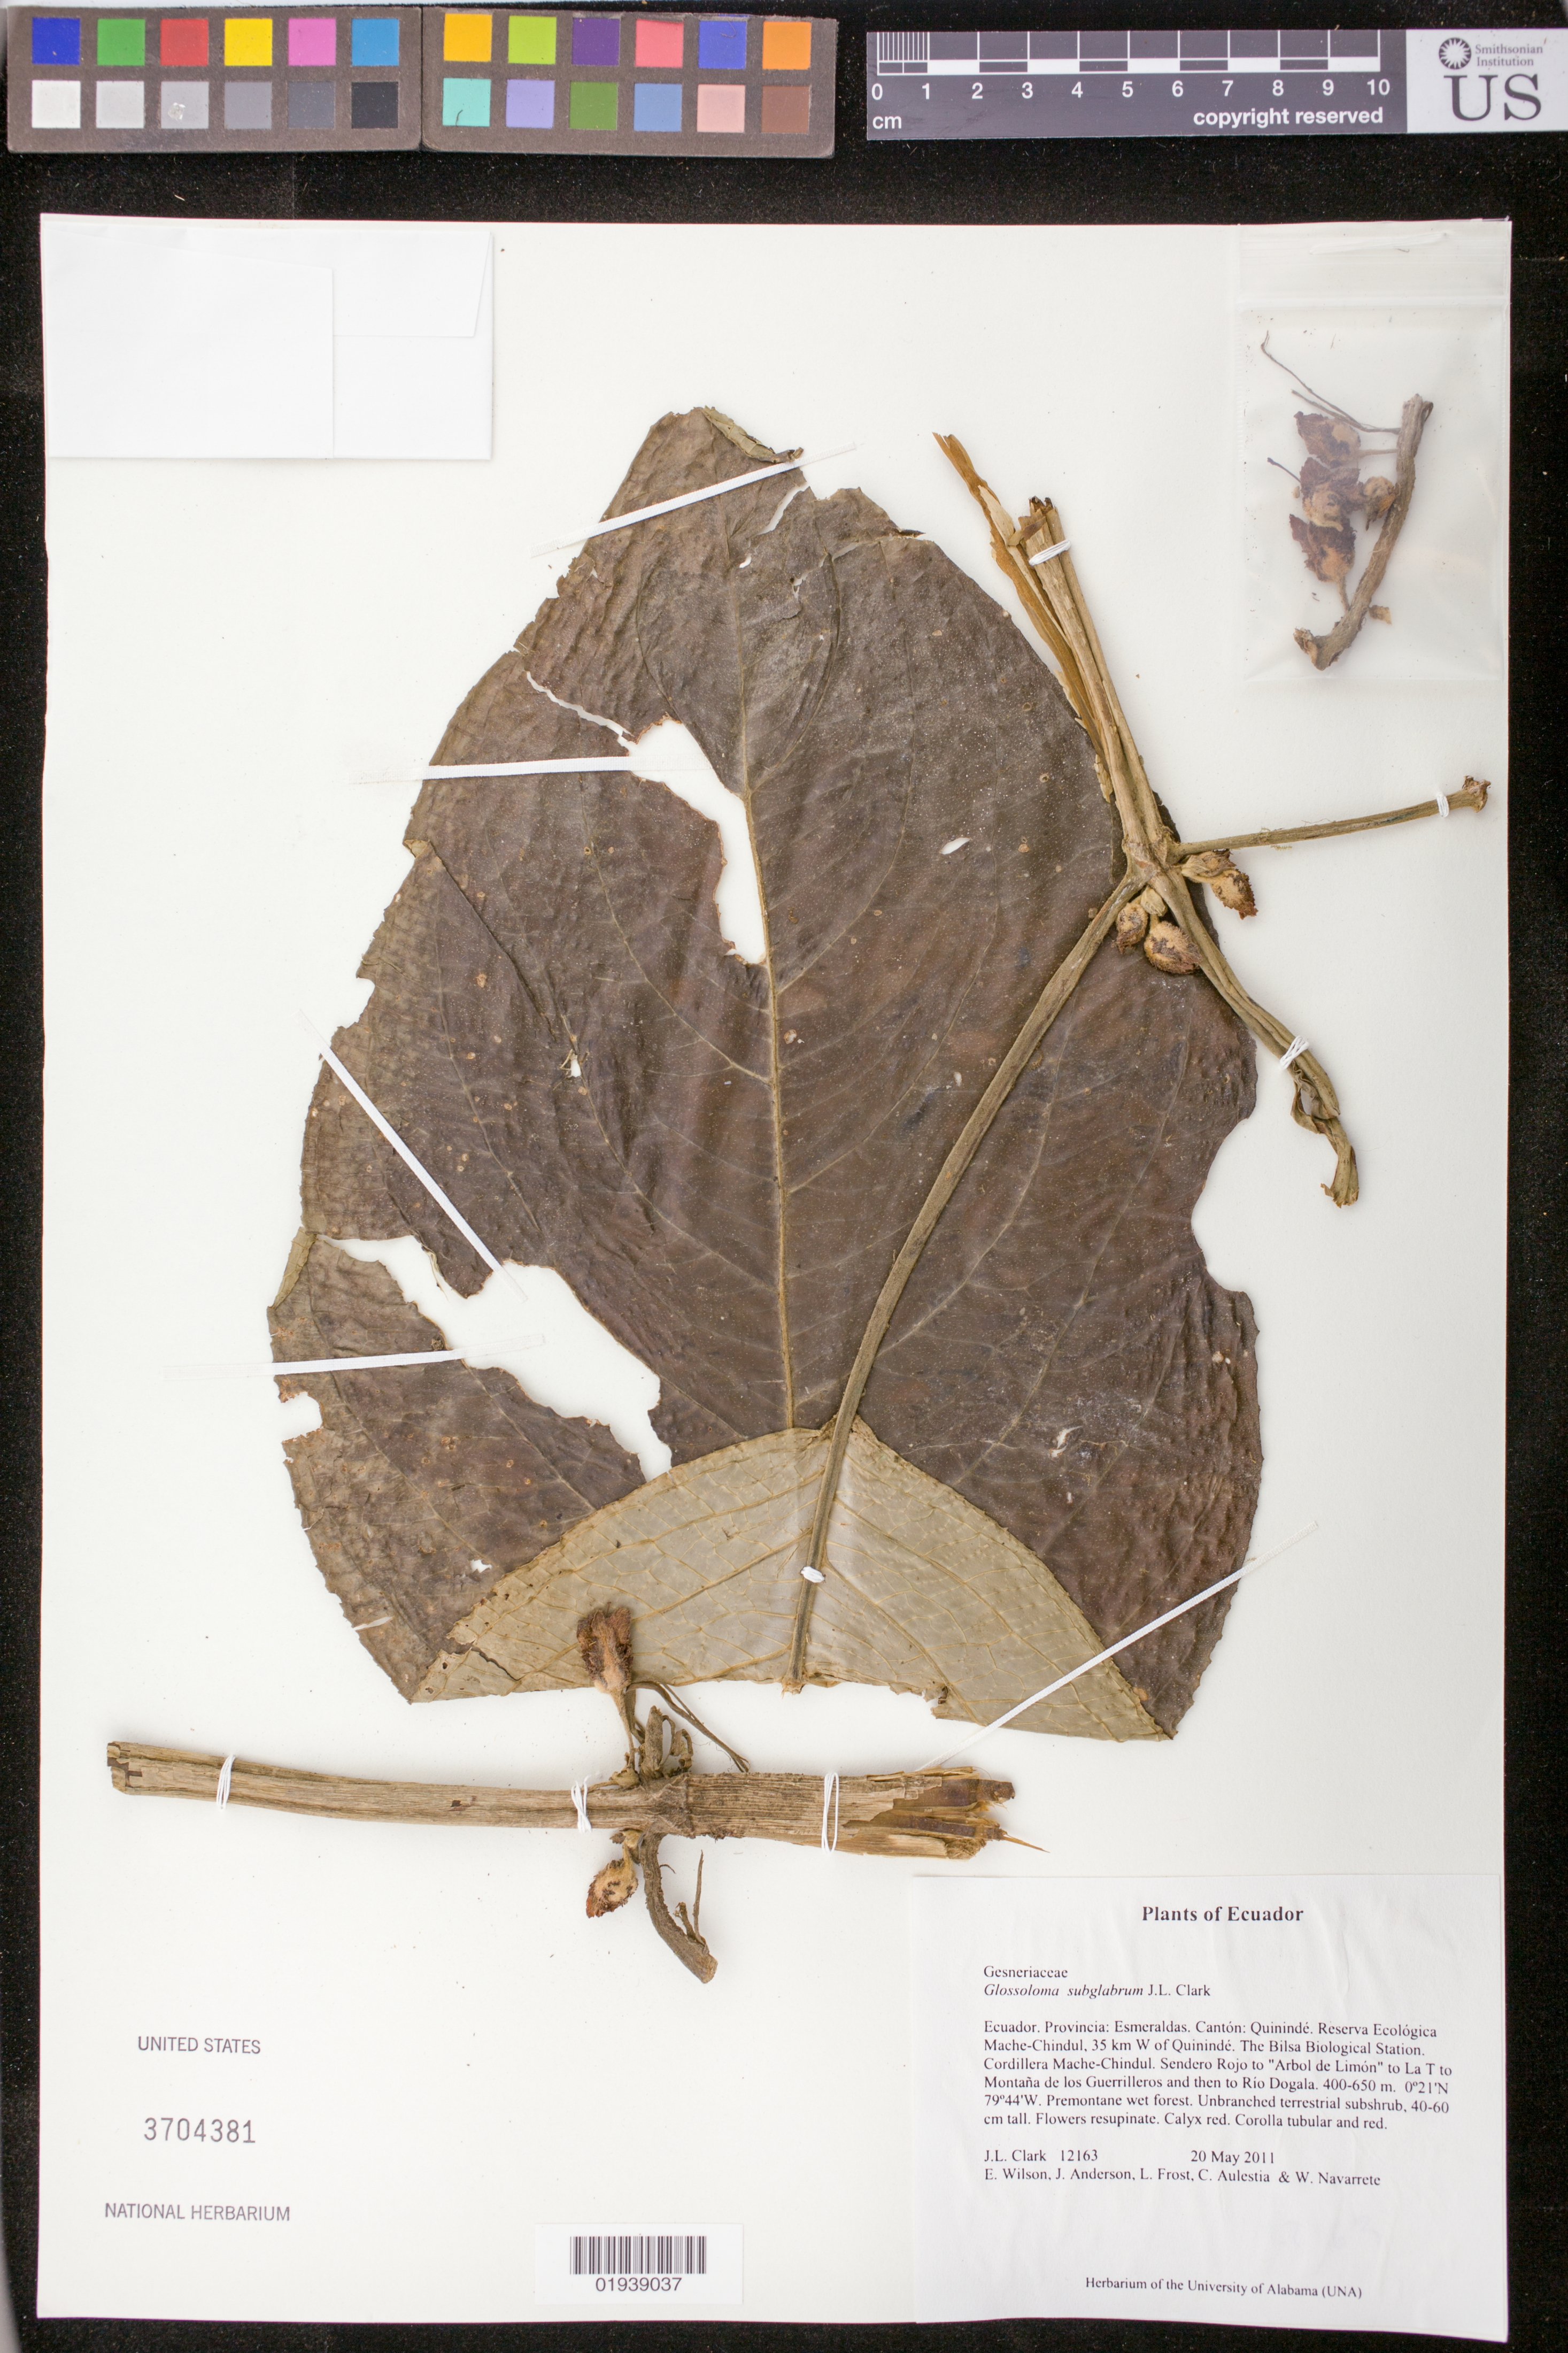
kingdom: Plantae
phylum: Tracheophyta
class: Magnoliopsida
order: Lamiales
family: Gesneriaceae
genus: Glossoloma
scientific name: Glossoloma subglabrum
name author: J.L. Clark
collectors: J. L. Clark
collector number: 12163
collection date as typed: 19 May 2011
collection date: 2011-05-19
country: Ecuador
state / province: Esmeraldas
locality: Canton: Quininde, Reserva Ecologica Mache-Chindul, 35 km W of Quininde. Bilsa Biological Station. Cordillera Mache-Chindul. Sendero Rojo to "Arbol de Limon" to La T to Montana de los Guerrilleros and then to Rio Dogala.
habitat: Premontane wet forest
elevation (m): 400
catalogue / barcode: US 3704381